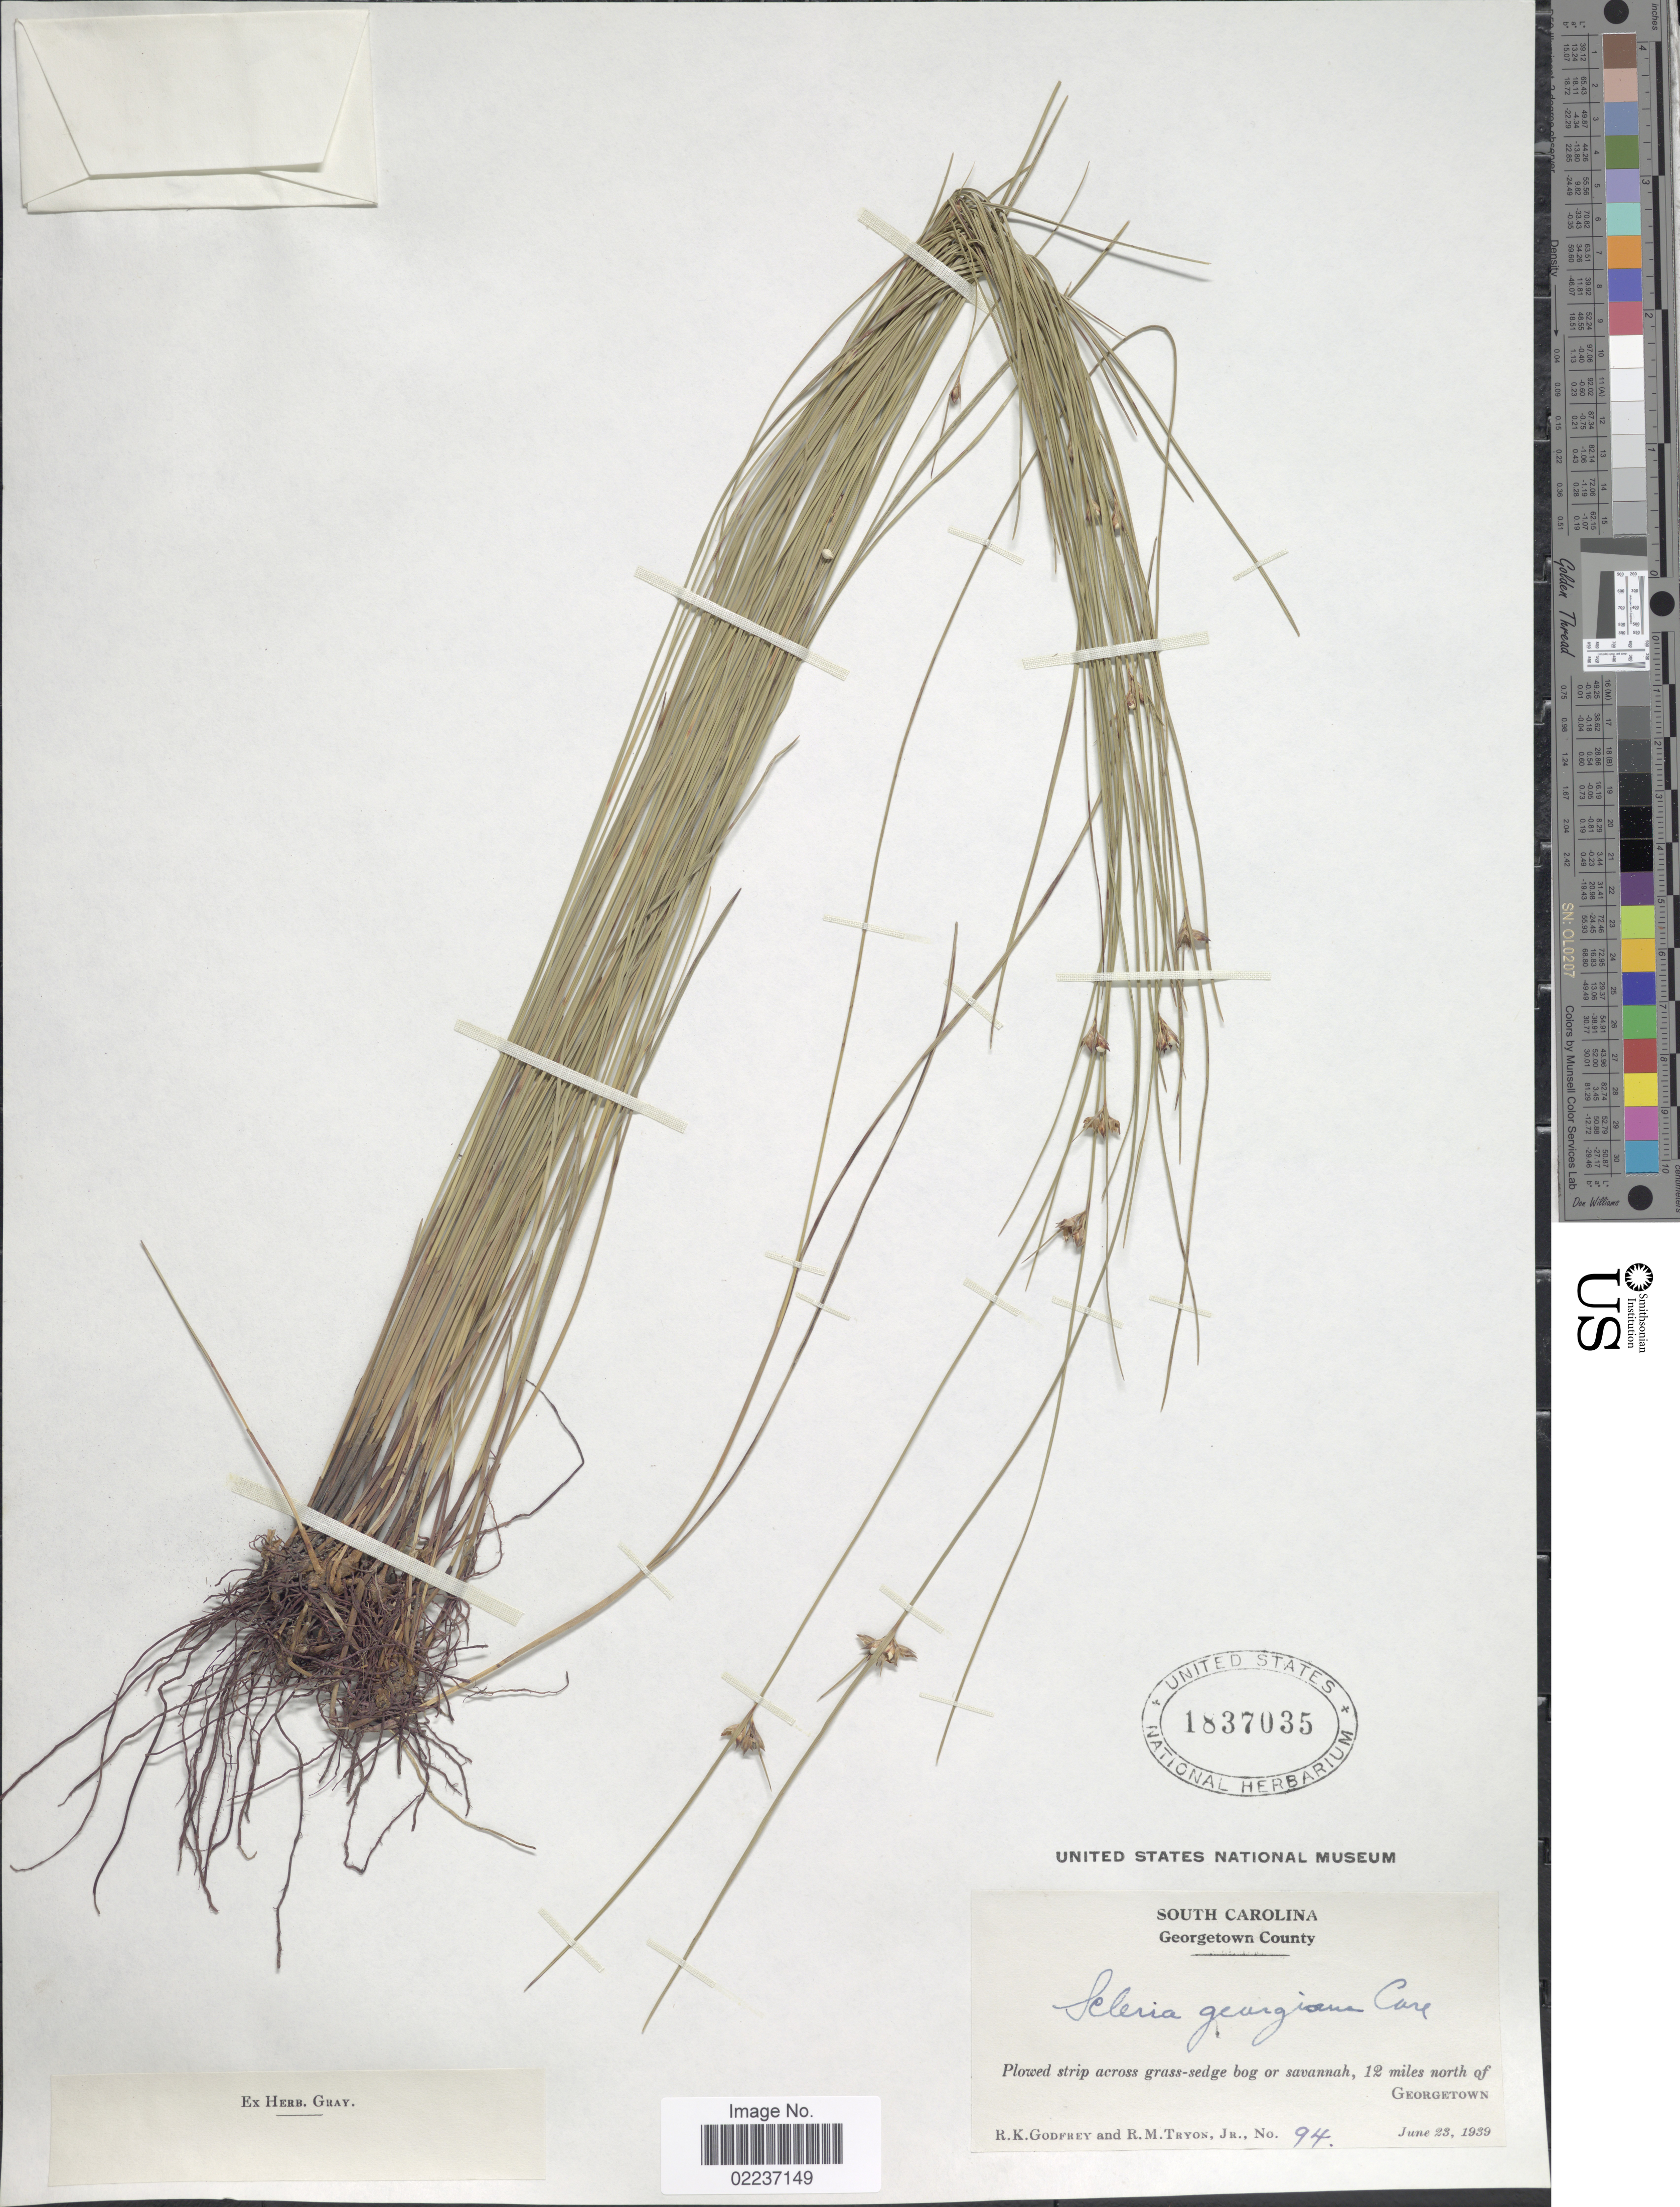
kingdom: Plantae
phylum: Tracheophyta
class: Liliopsida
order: Poales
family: Cyperaceae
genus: Scleria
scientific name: Scleria georgiana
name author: Core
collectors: R. K. Godfrey & R. M. Tryon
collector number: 94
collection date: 1939-06-23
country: United States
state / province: South Carolina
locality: Georgetown County, plowed strip across grass-sedge bog or savanna, 12 miles north of Georgetown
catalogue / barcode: US 1837035